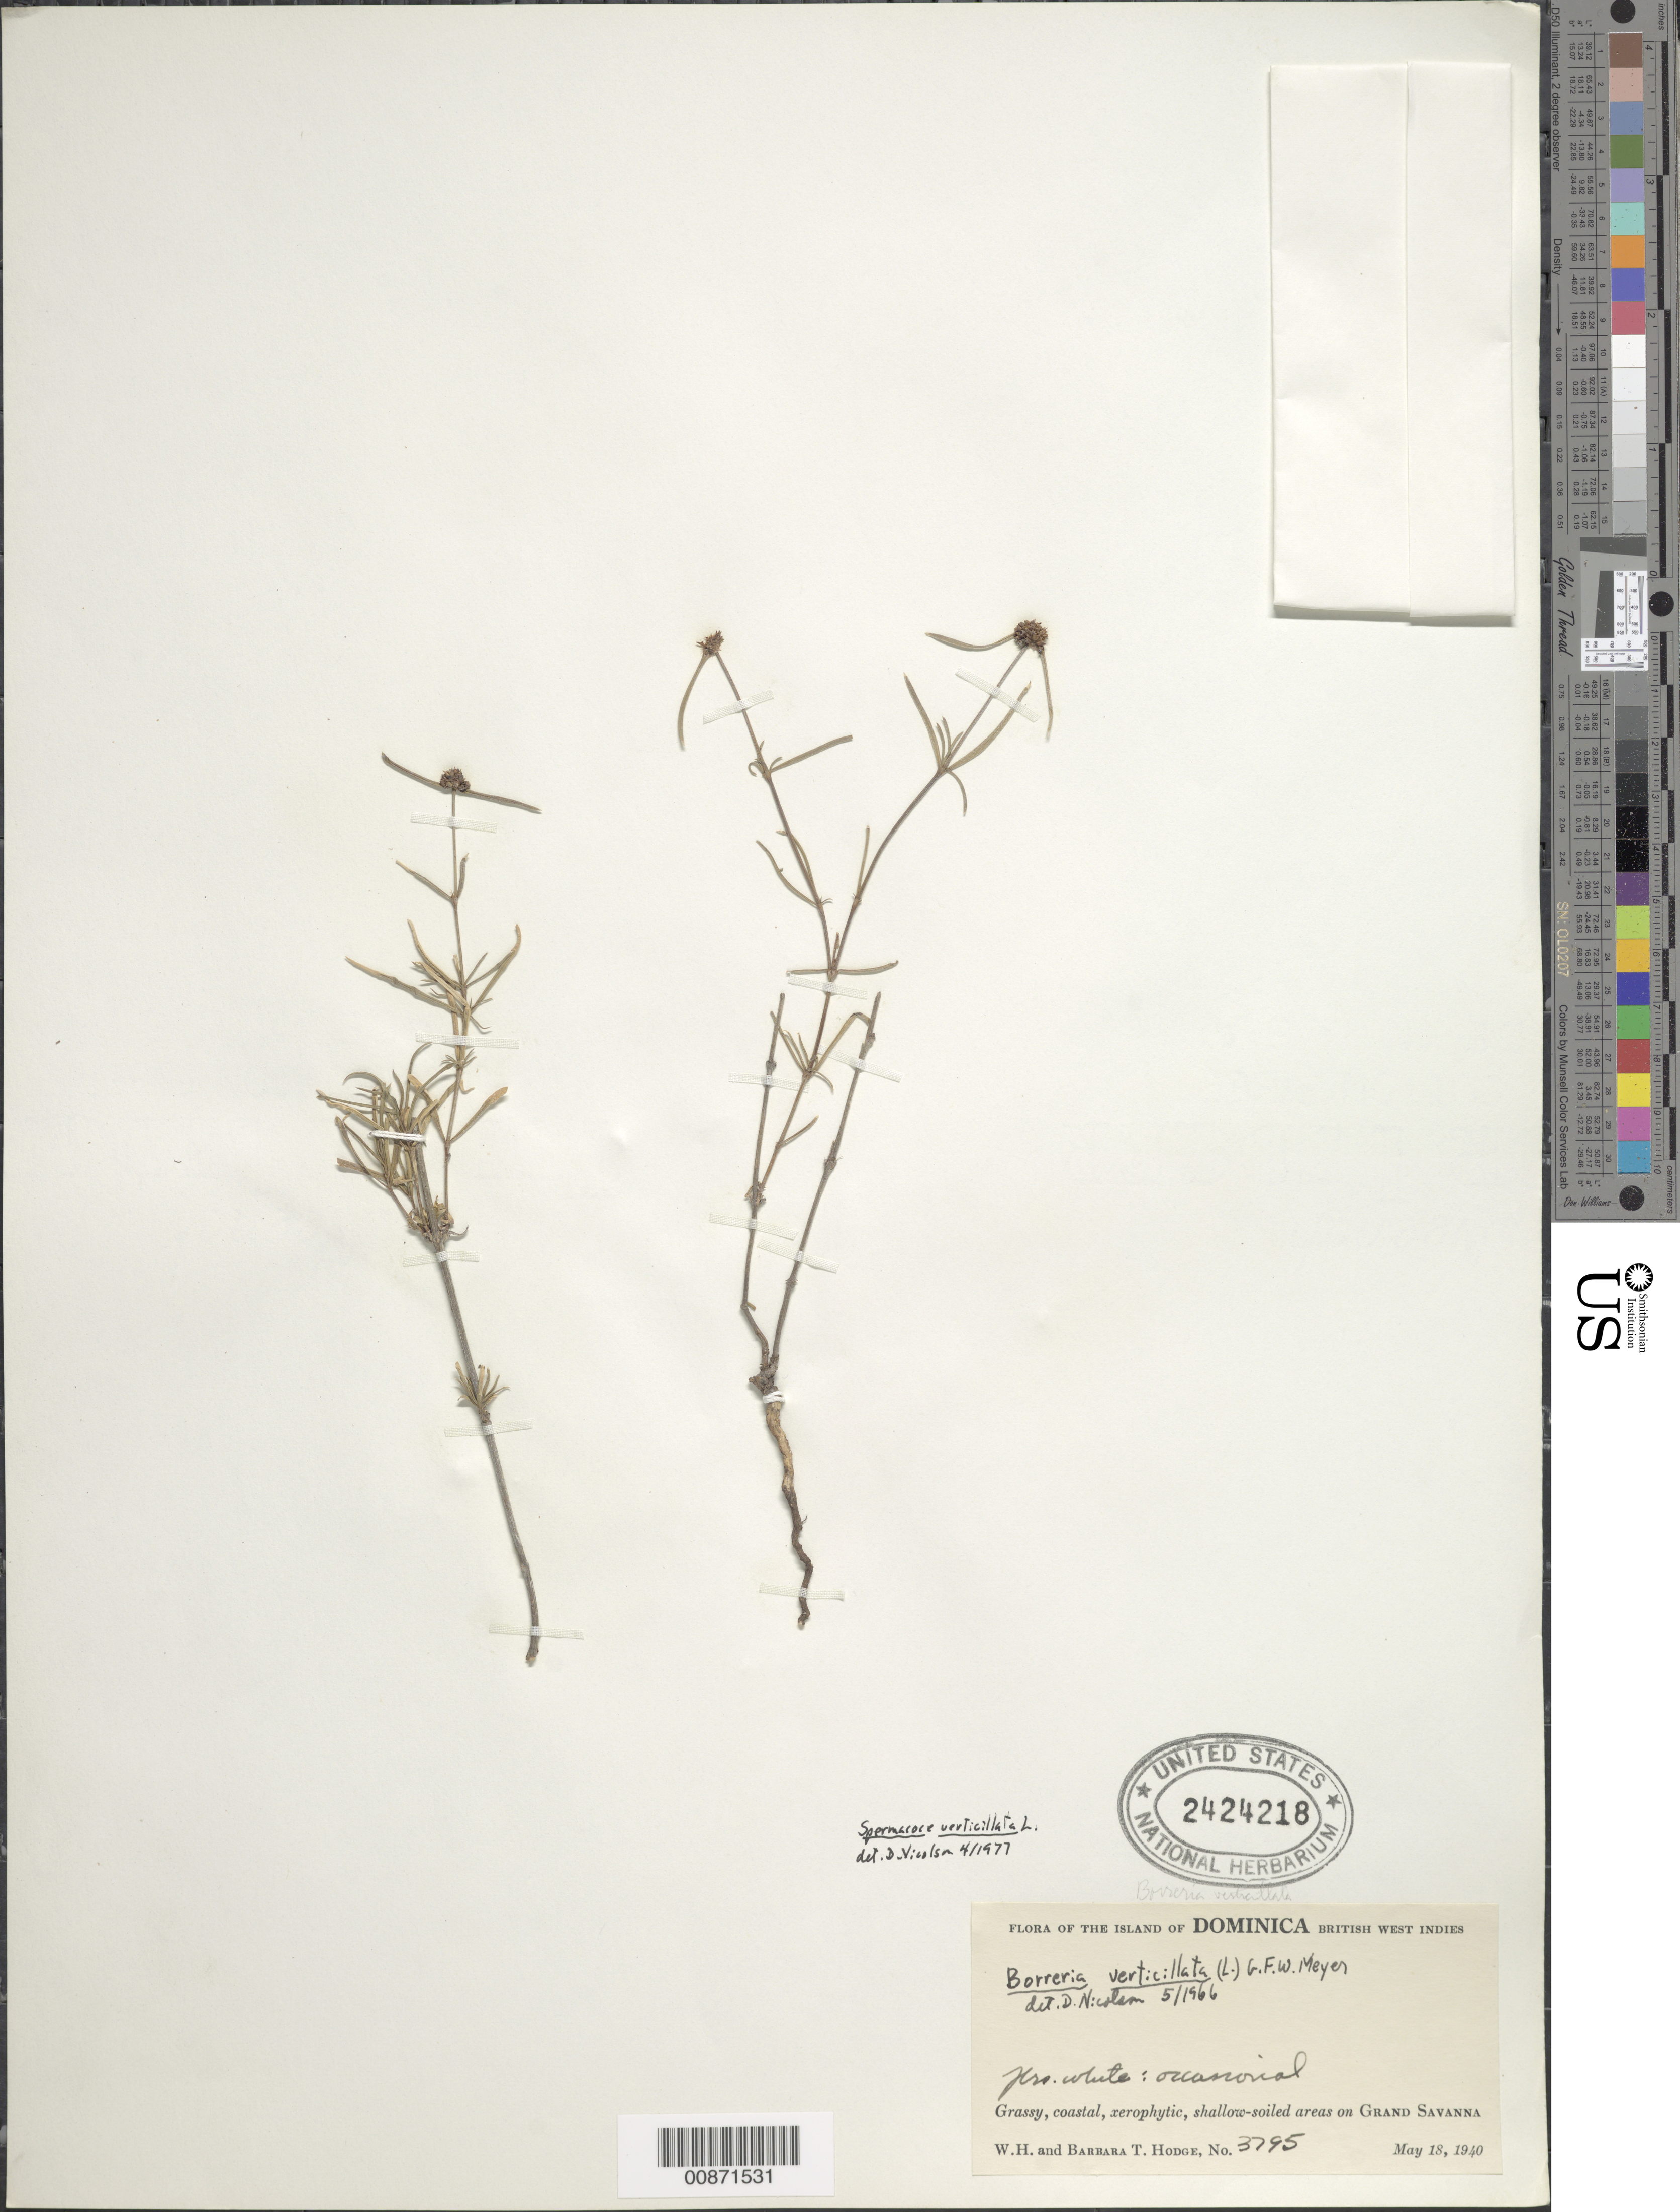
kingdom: Plantae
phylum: Tracheophyta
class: Magnoliopsida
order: Gentianales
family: Rubiaceae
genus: Spermacoce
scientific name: Spermacoce verticillata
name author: L.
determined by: Nicolson, Dan H.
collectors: W. Hodge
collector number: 3795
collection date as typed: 18 May 1940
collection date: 1940-05-18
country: Dominica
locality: Grand Savanna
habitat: Grassy, coasta, xerophytic, shallow-soiled areas on savanna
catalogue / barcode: US 2424218